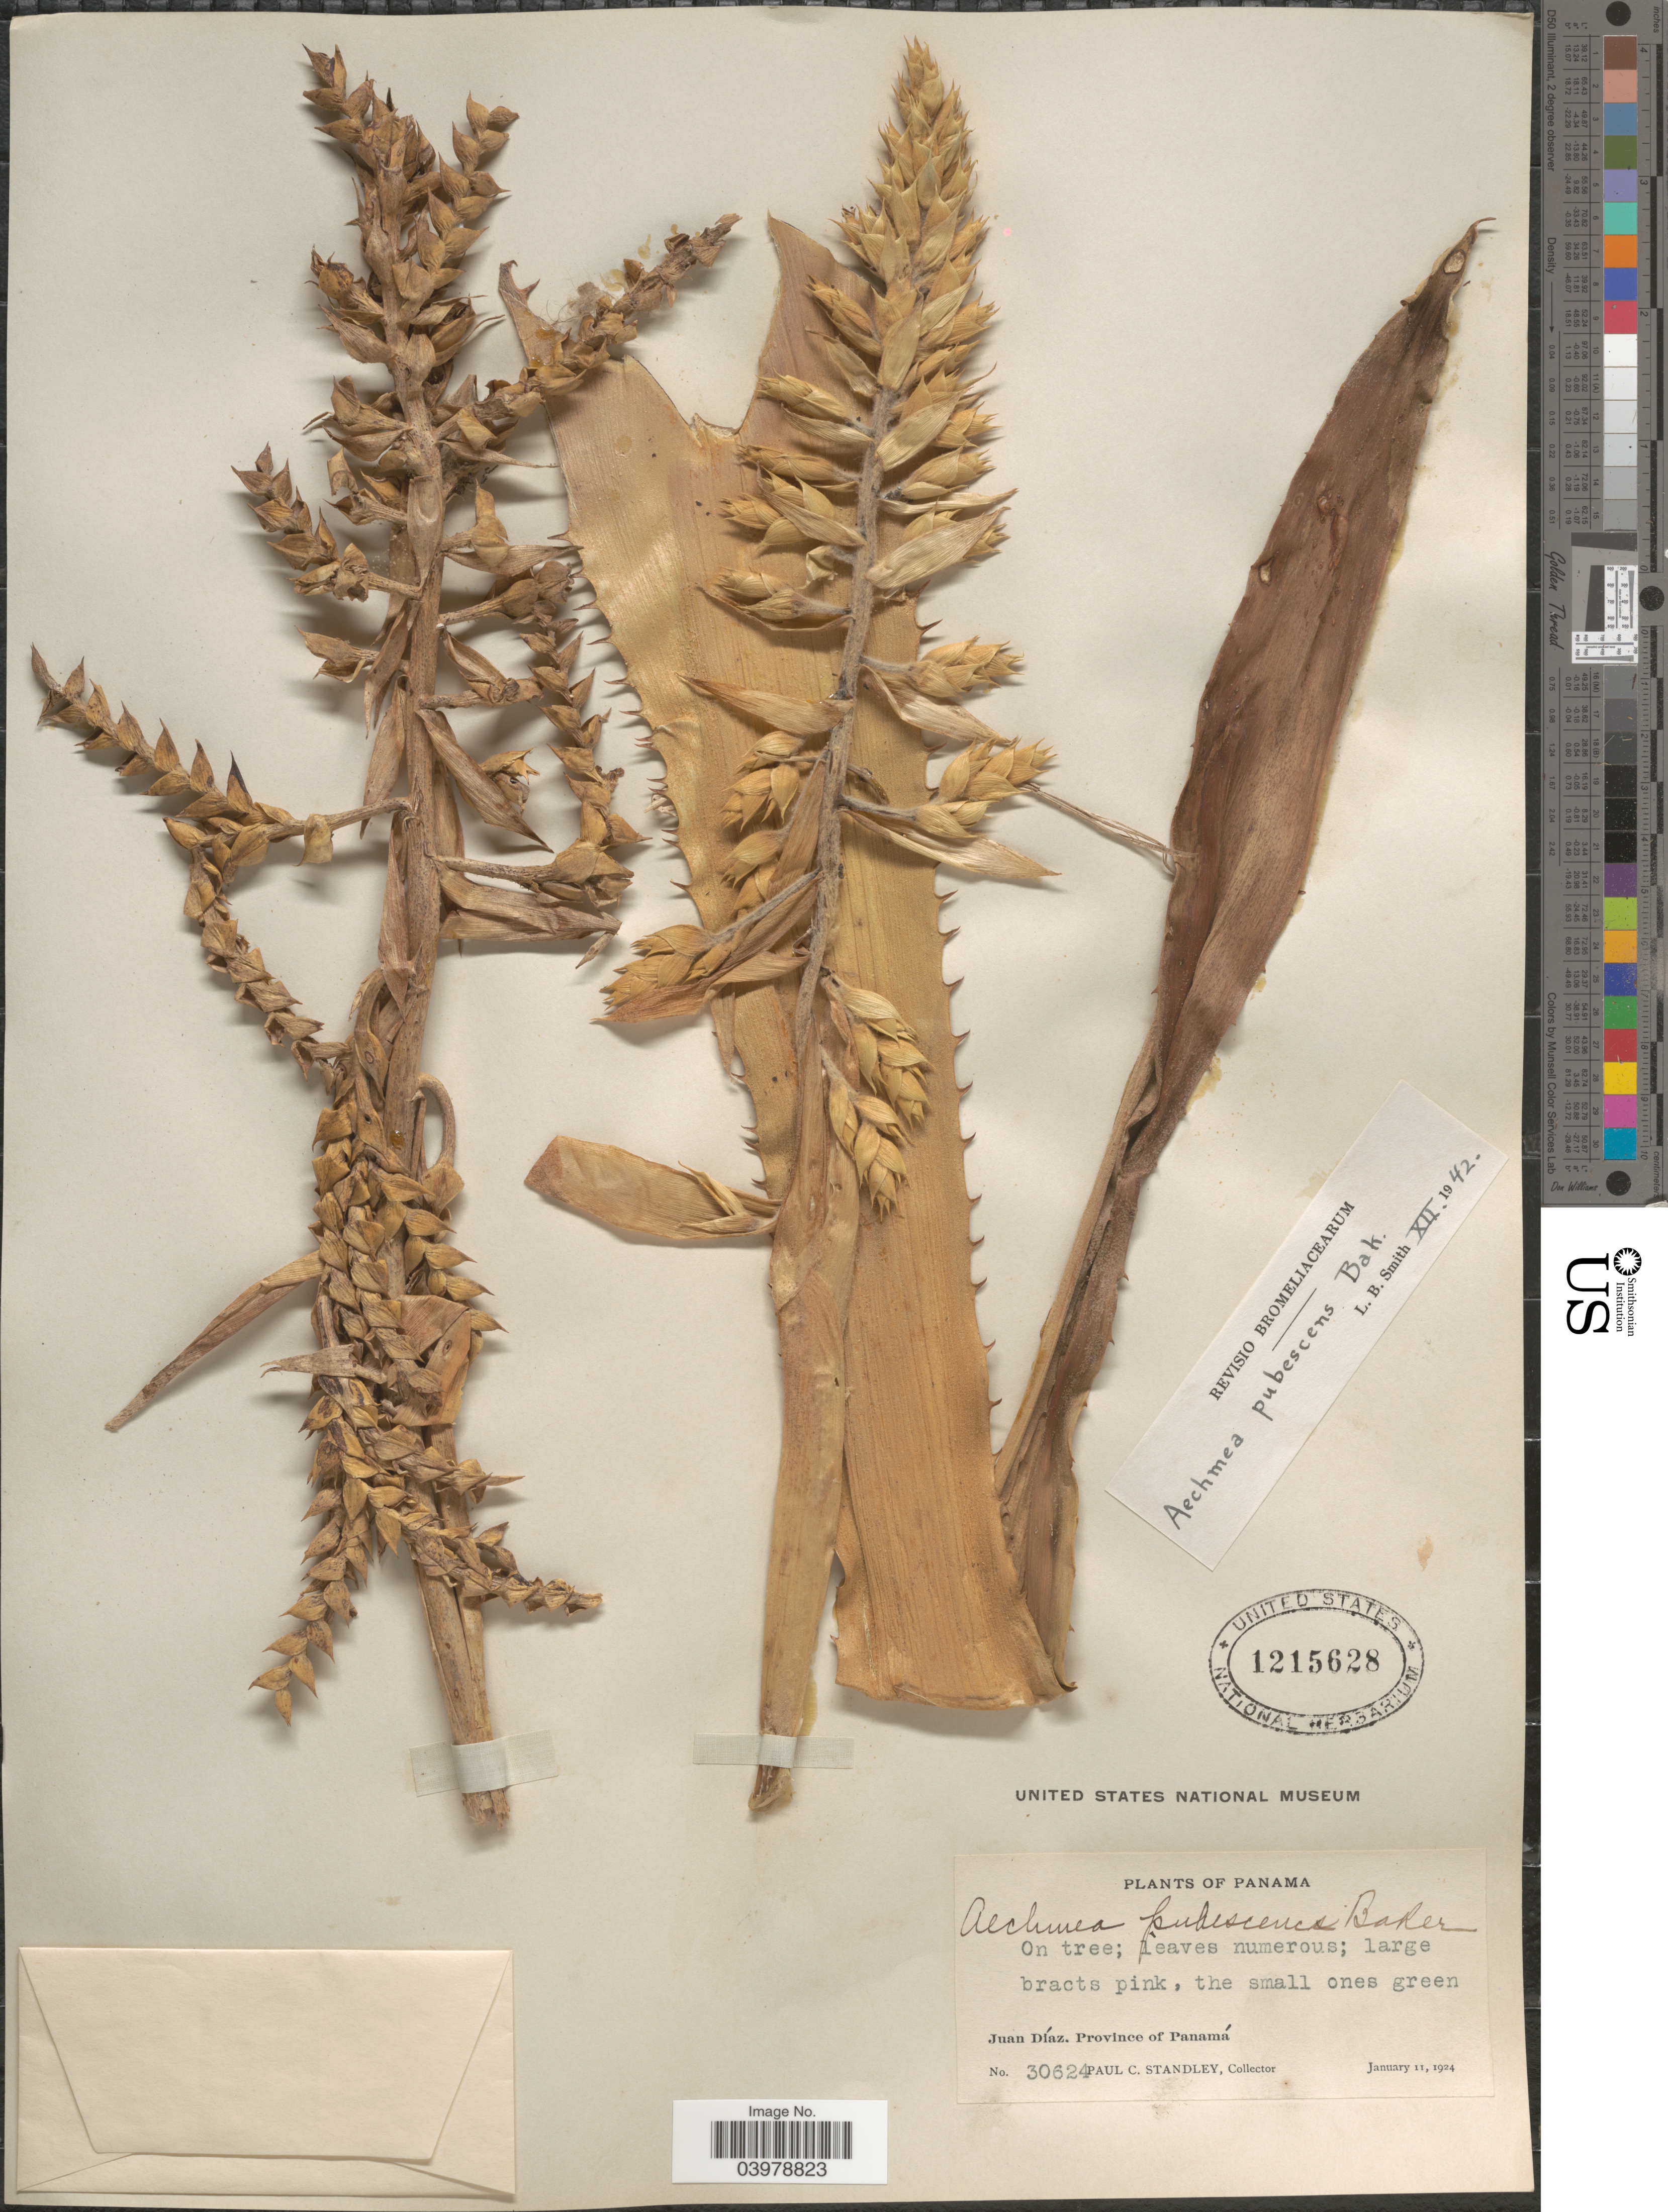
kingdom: Plantae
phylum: Tracheophyta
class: Liliopsida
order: Poales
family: Bromeliaceae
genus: Aechmea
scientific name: Aechmea pubescens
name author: Baker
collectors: P. C. Standley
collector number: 30624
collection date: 1924-01-11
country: Panama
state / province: Panamá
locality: Juan Díaz.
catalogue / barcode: US 1215628